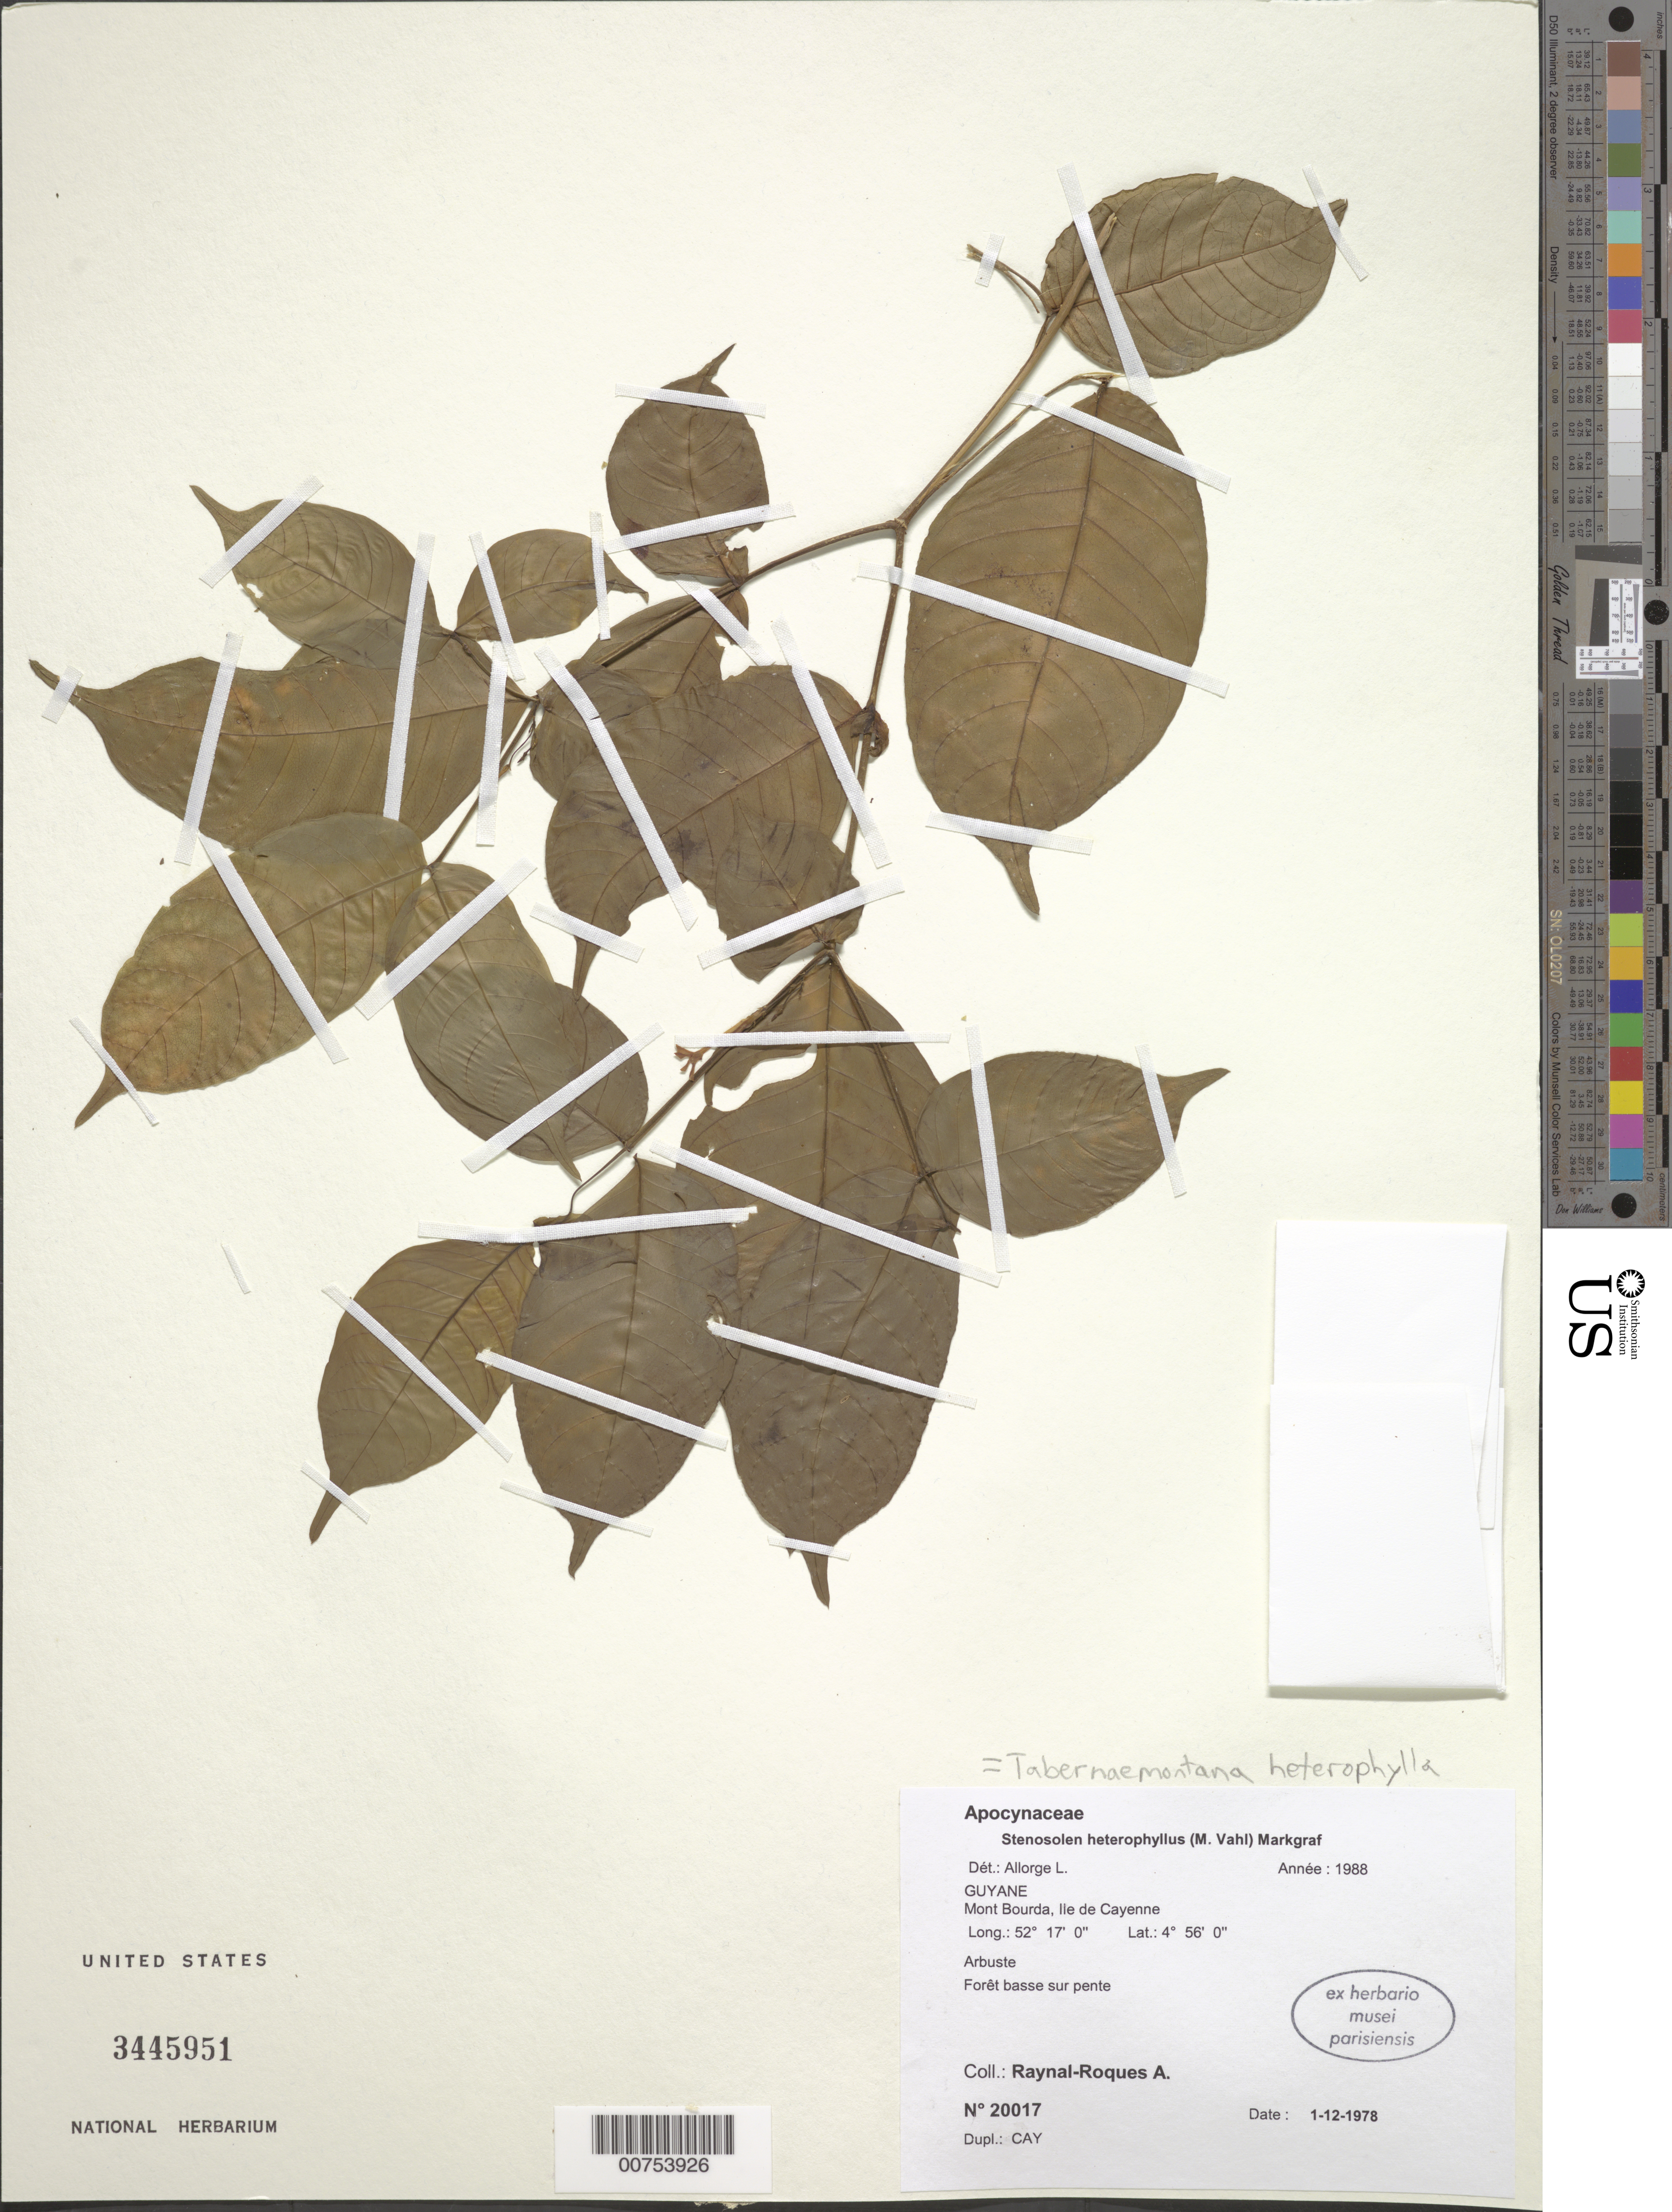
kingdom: Plantae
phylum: Tracheophyta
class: Magnoliopsida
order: Gentianales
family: Apocynaceae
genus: Stenosolen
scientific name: Stenosolen heterophyllus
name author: (Vahl) Markgr.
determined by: Allorge, L.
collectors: A. M. Raynal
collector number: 20017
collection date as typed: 12-Jan-78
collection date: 1978-01-12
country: French Guiana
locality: Mont Bourda, Ile de Cayenne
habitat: Low slope forest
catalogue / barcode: US 3445951